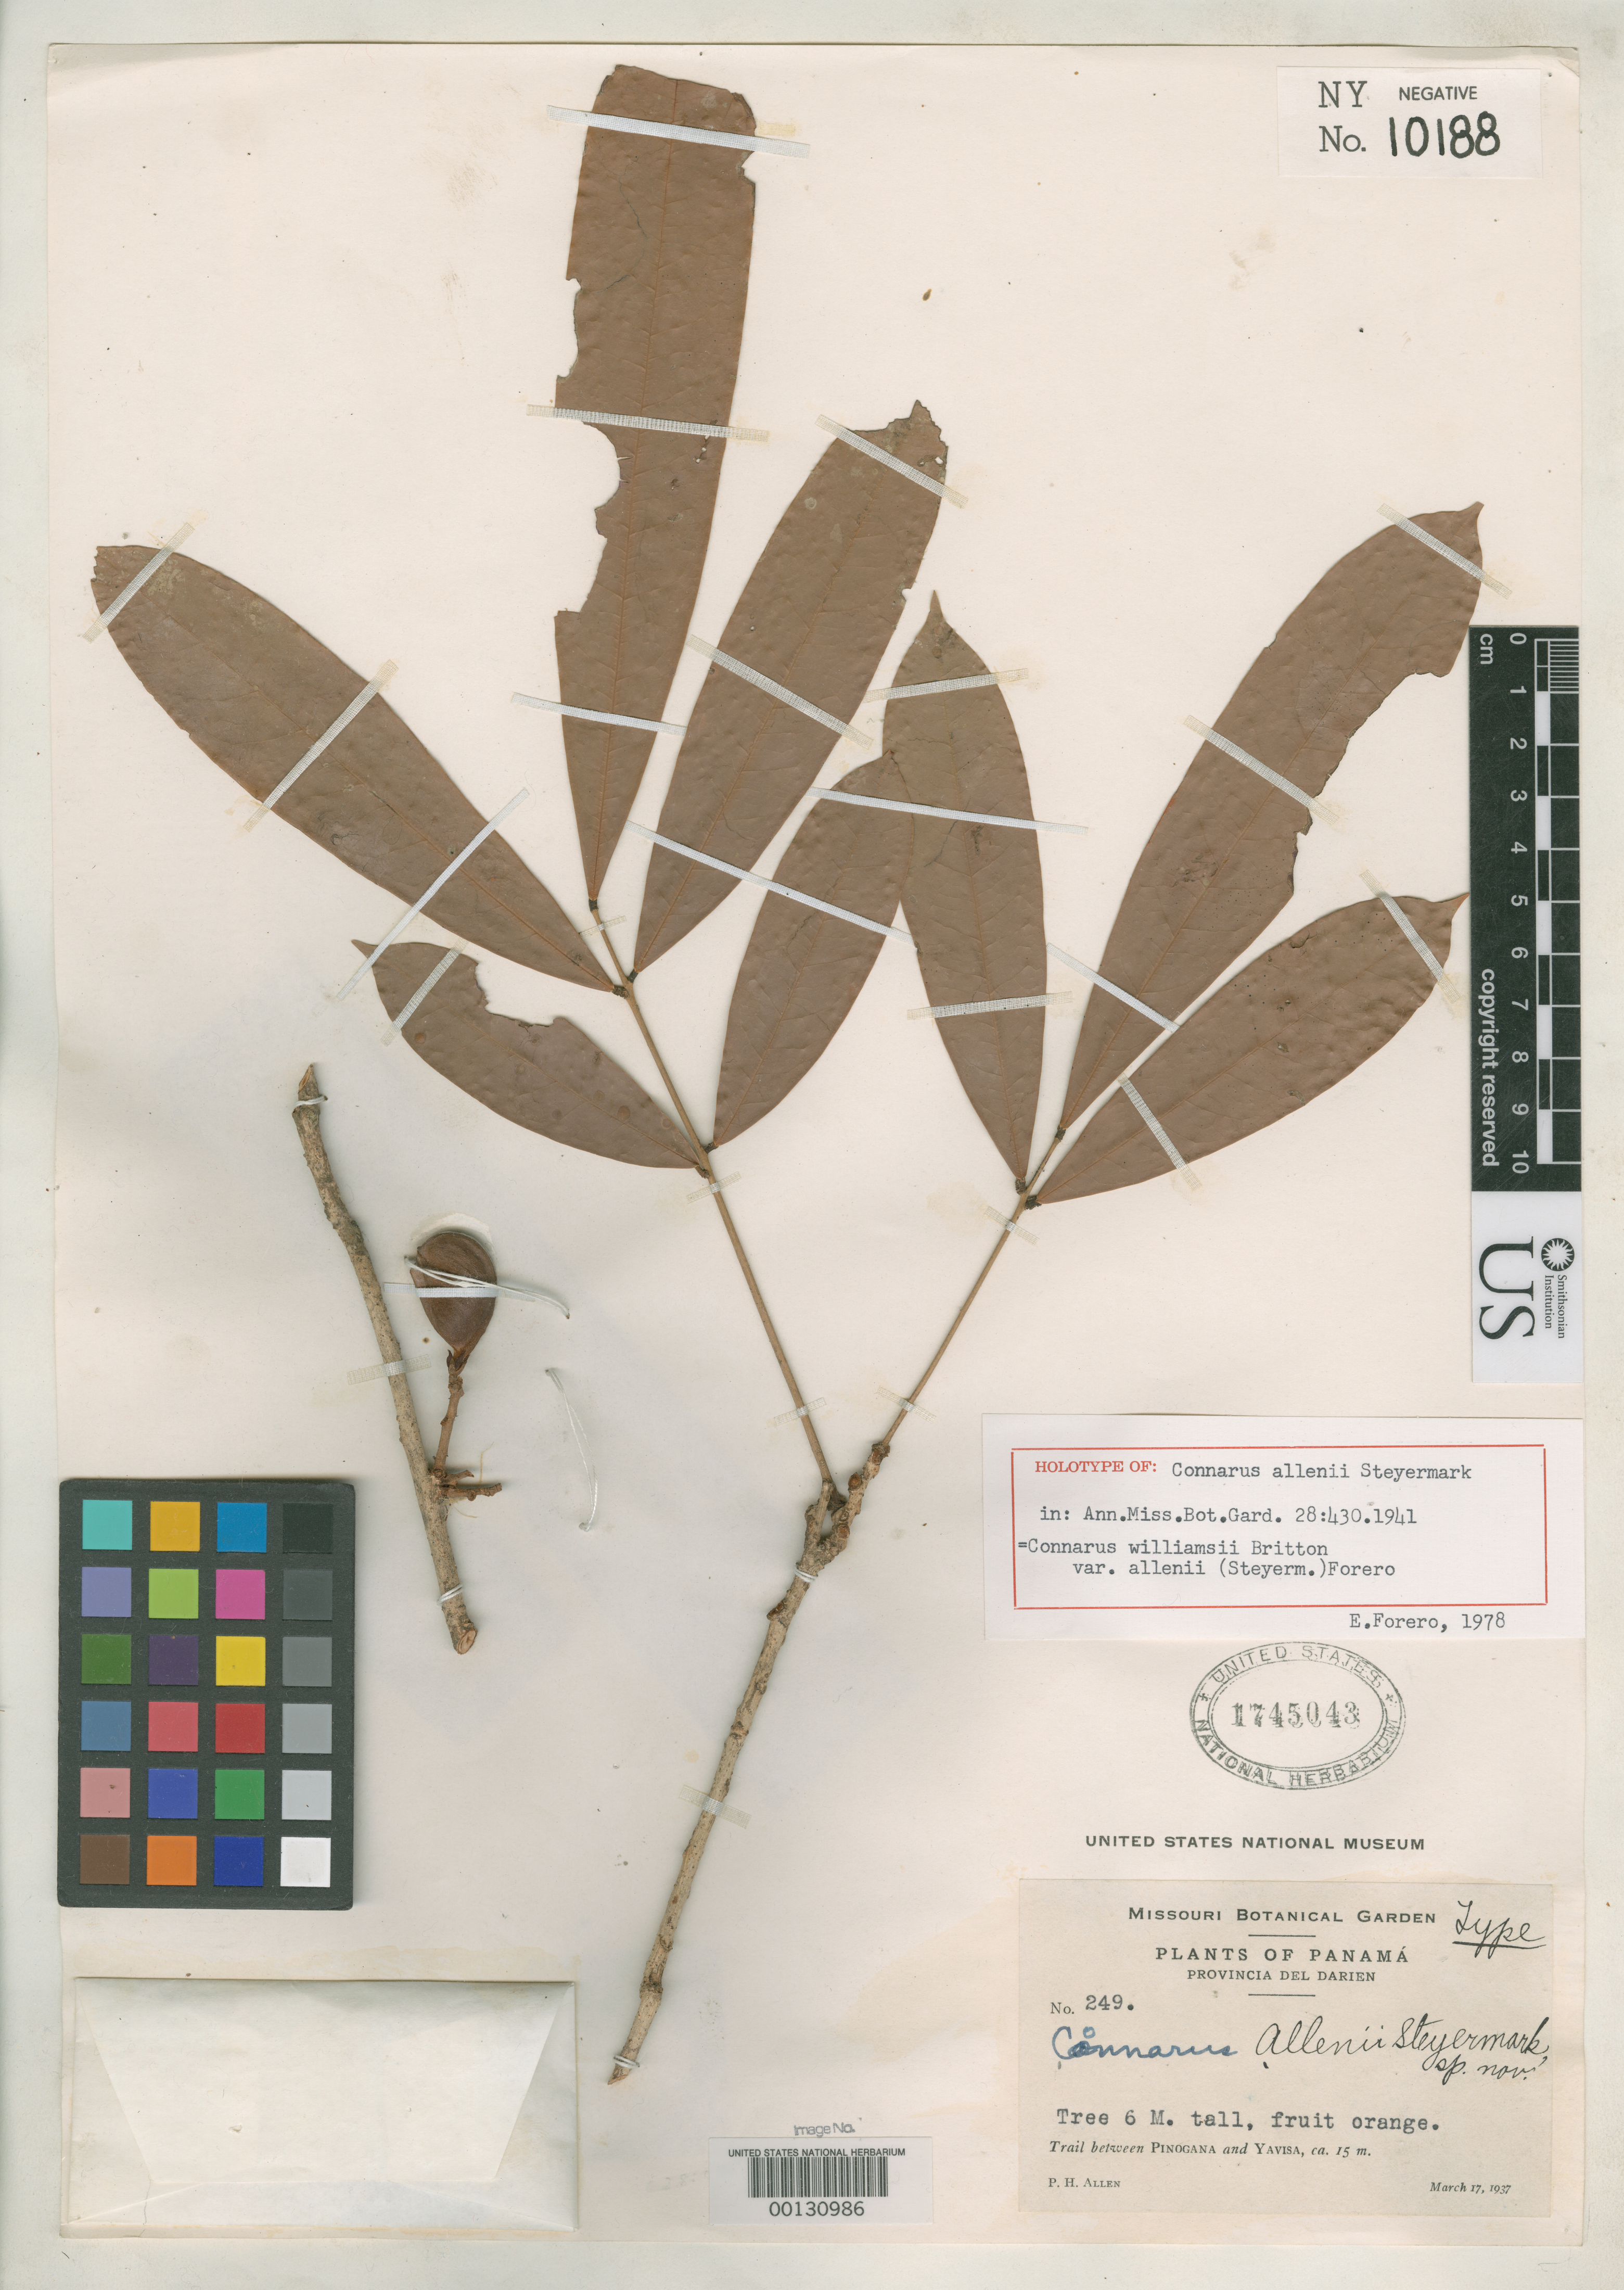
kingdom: Plantae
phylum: Tracheophyta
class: Magnoliopsida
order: Oxalidales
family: Connaraceae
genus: Connarus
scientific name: Connarus allenii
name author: Steyerm. in Woodson & Schery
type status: Holotype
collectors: P. H. Allen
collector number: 249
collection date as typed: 17 Mar 1937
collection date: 1937-03-17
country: Panama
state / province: Darién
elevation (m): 15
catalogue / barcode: US 1745043